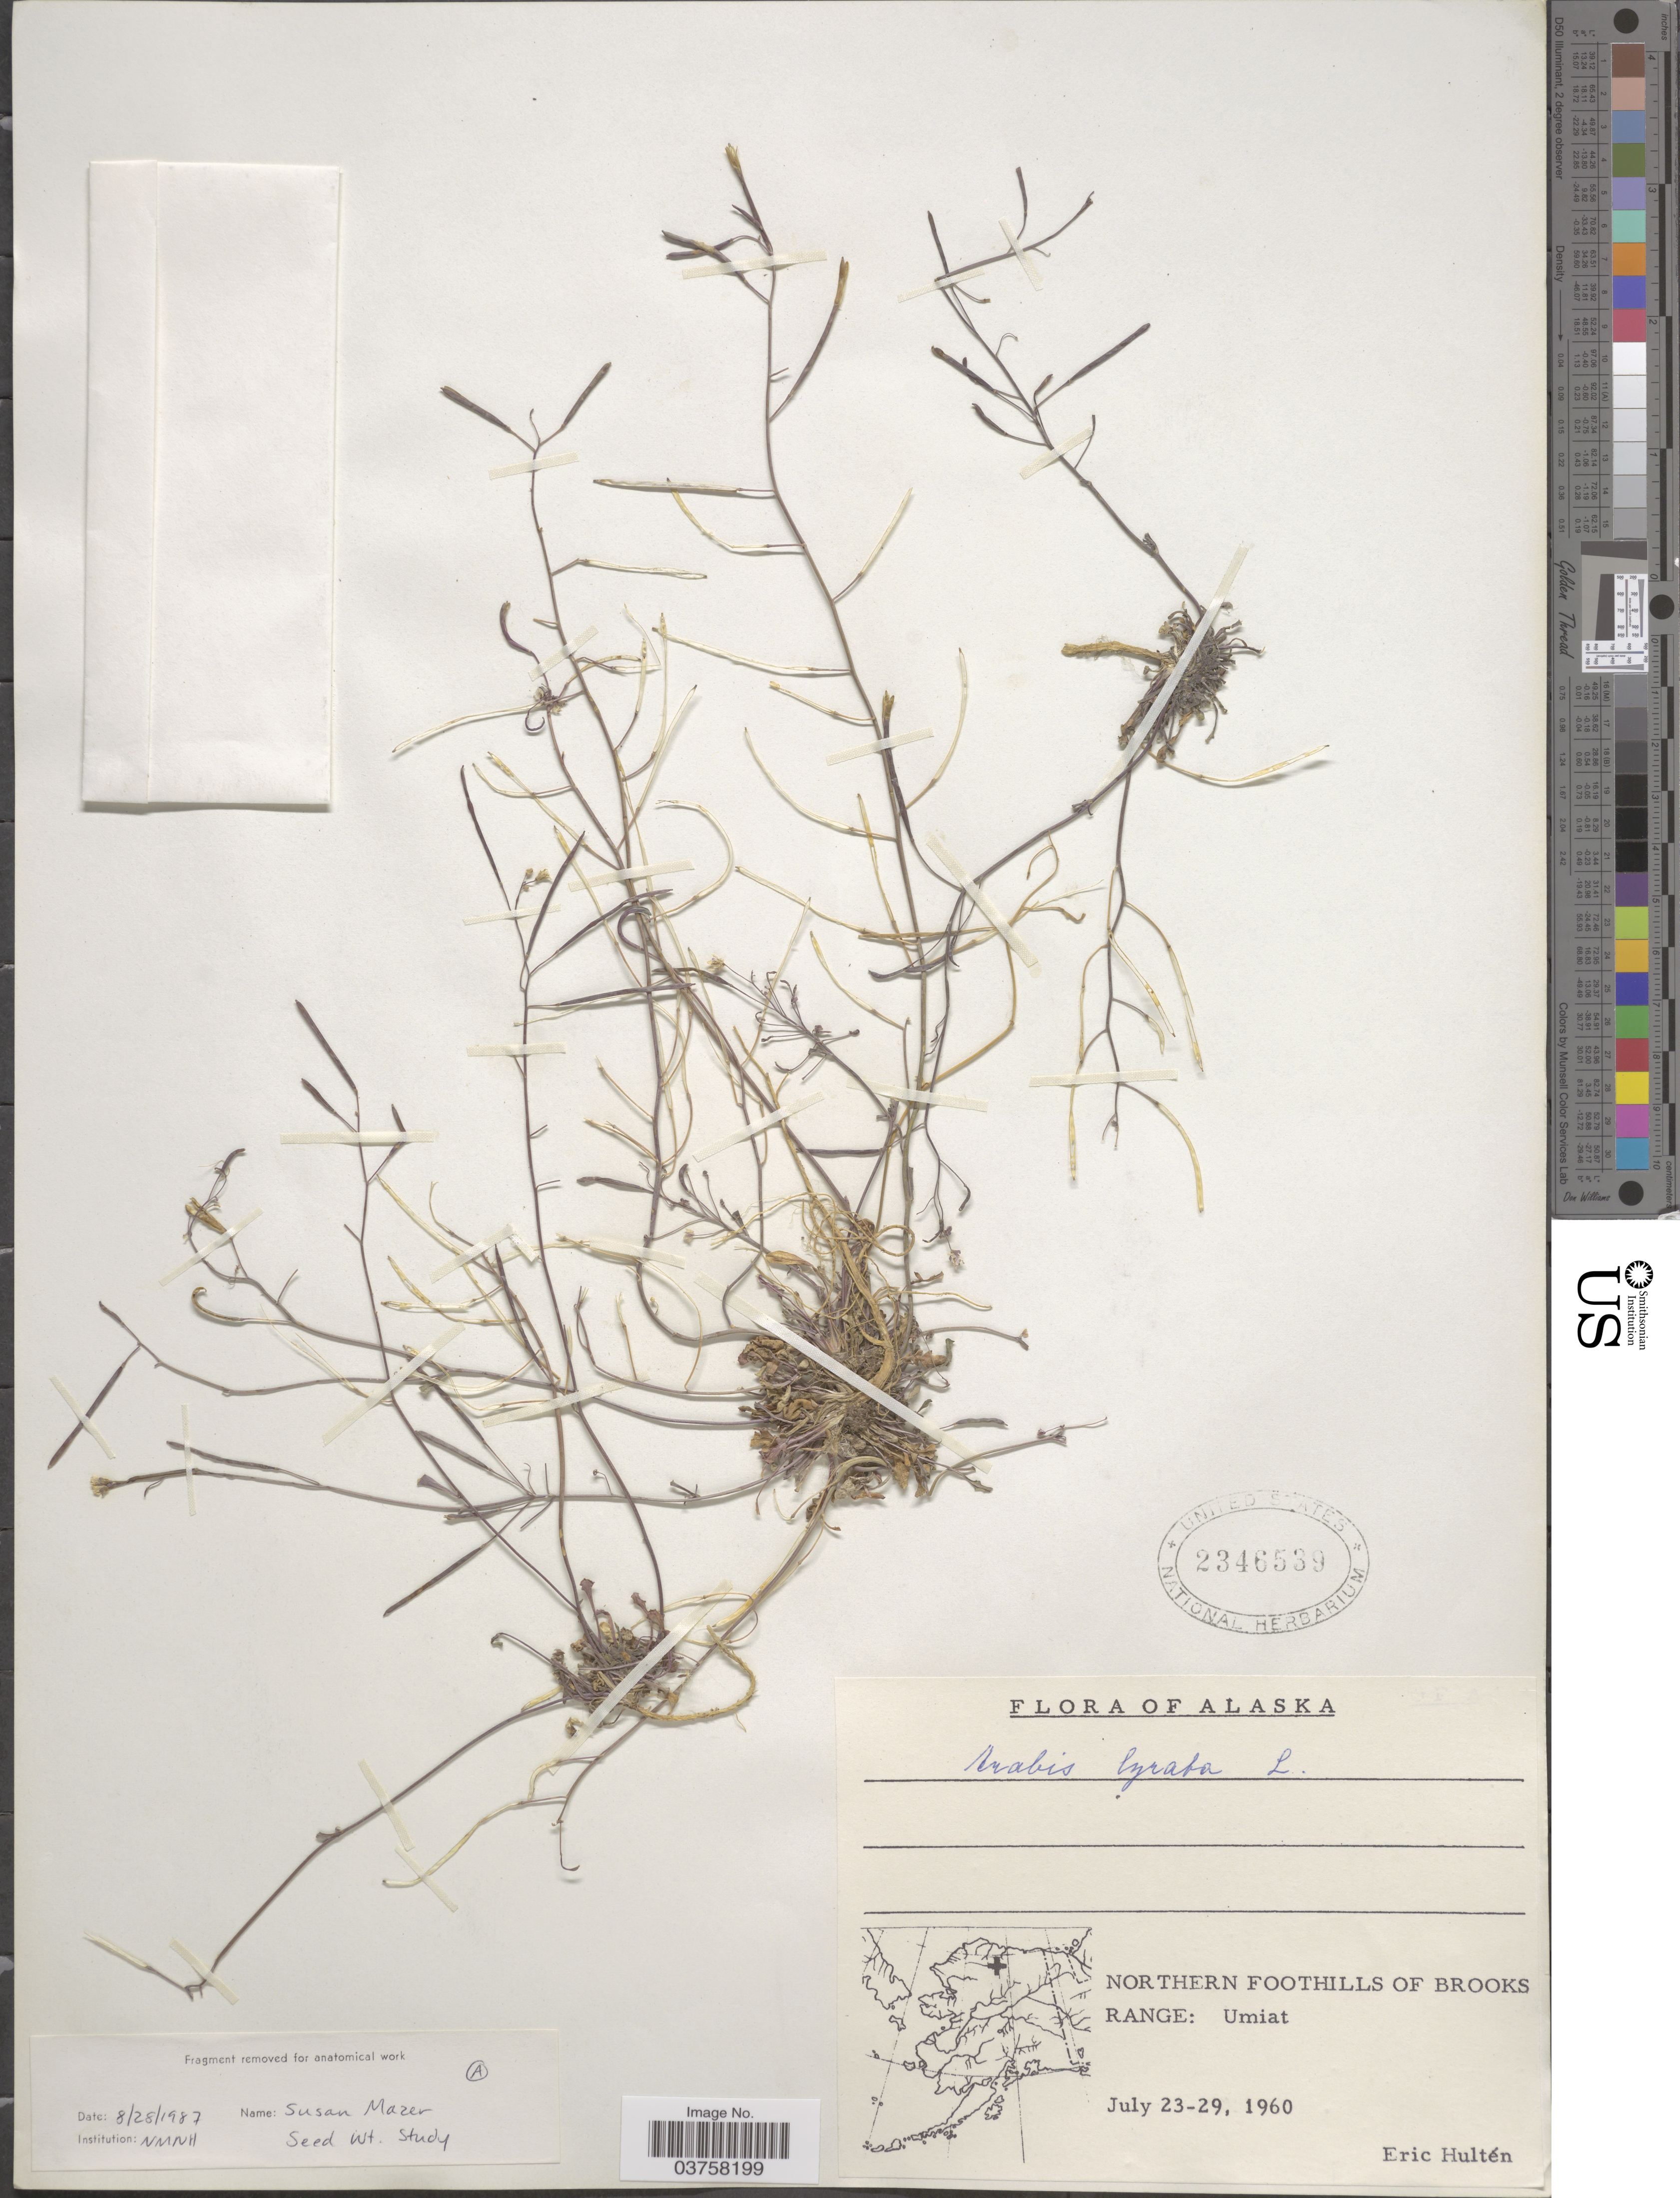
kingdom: Plantae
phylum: Tracheophyta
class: Magnoliopsida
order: Brassicales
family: Brassicaceae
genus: Arabis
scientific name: Arabis lyrata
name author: L.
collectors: E. G. Hultén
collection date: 1960-07-23/1960-07-29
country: United States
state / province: Alaska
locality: Northern foothills of Brooks Range: Umiat.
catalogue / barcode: US 2346539